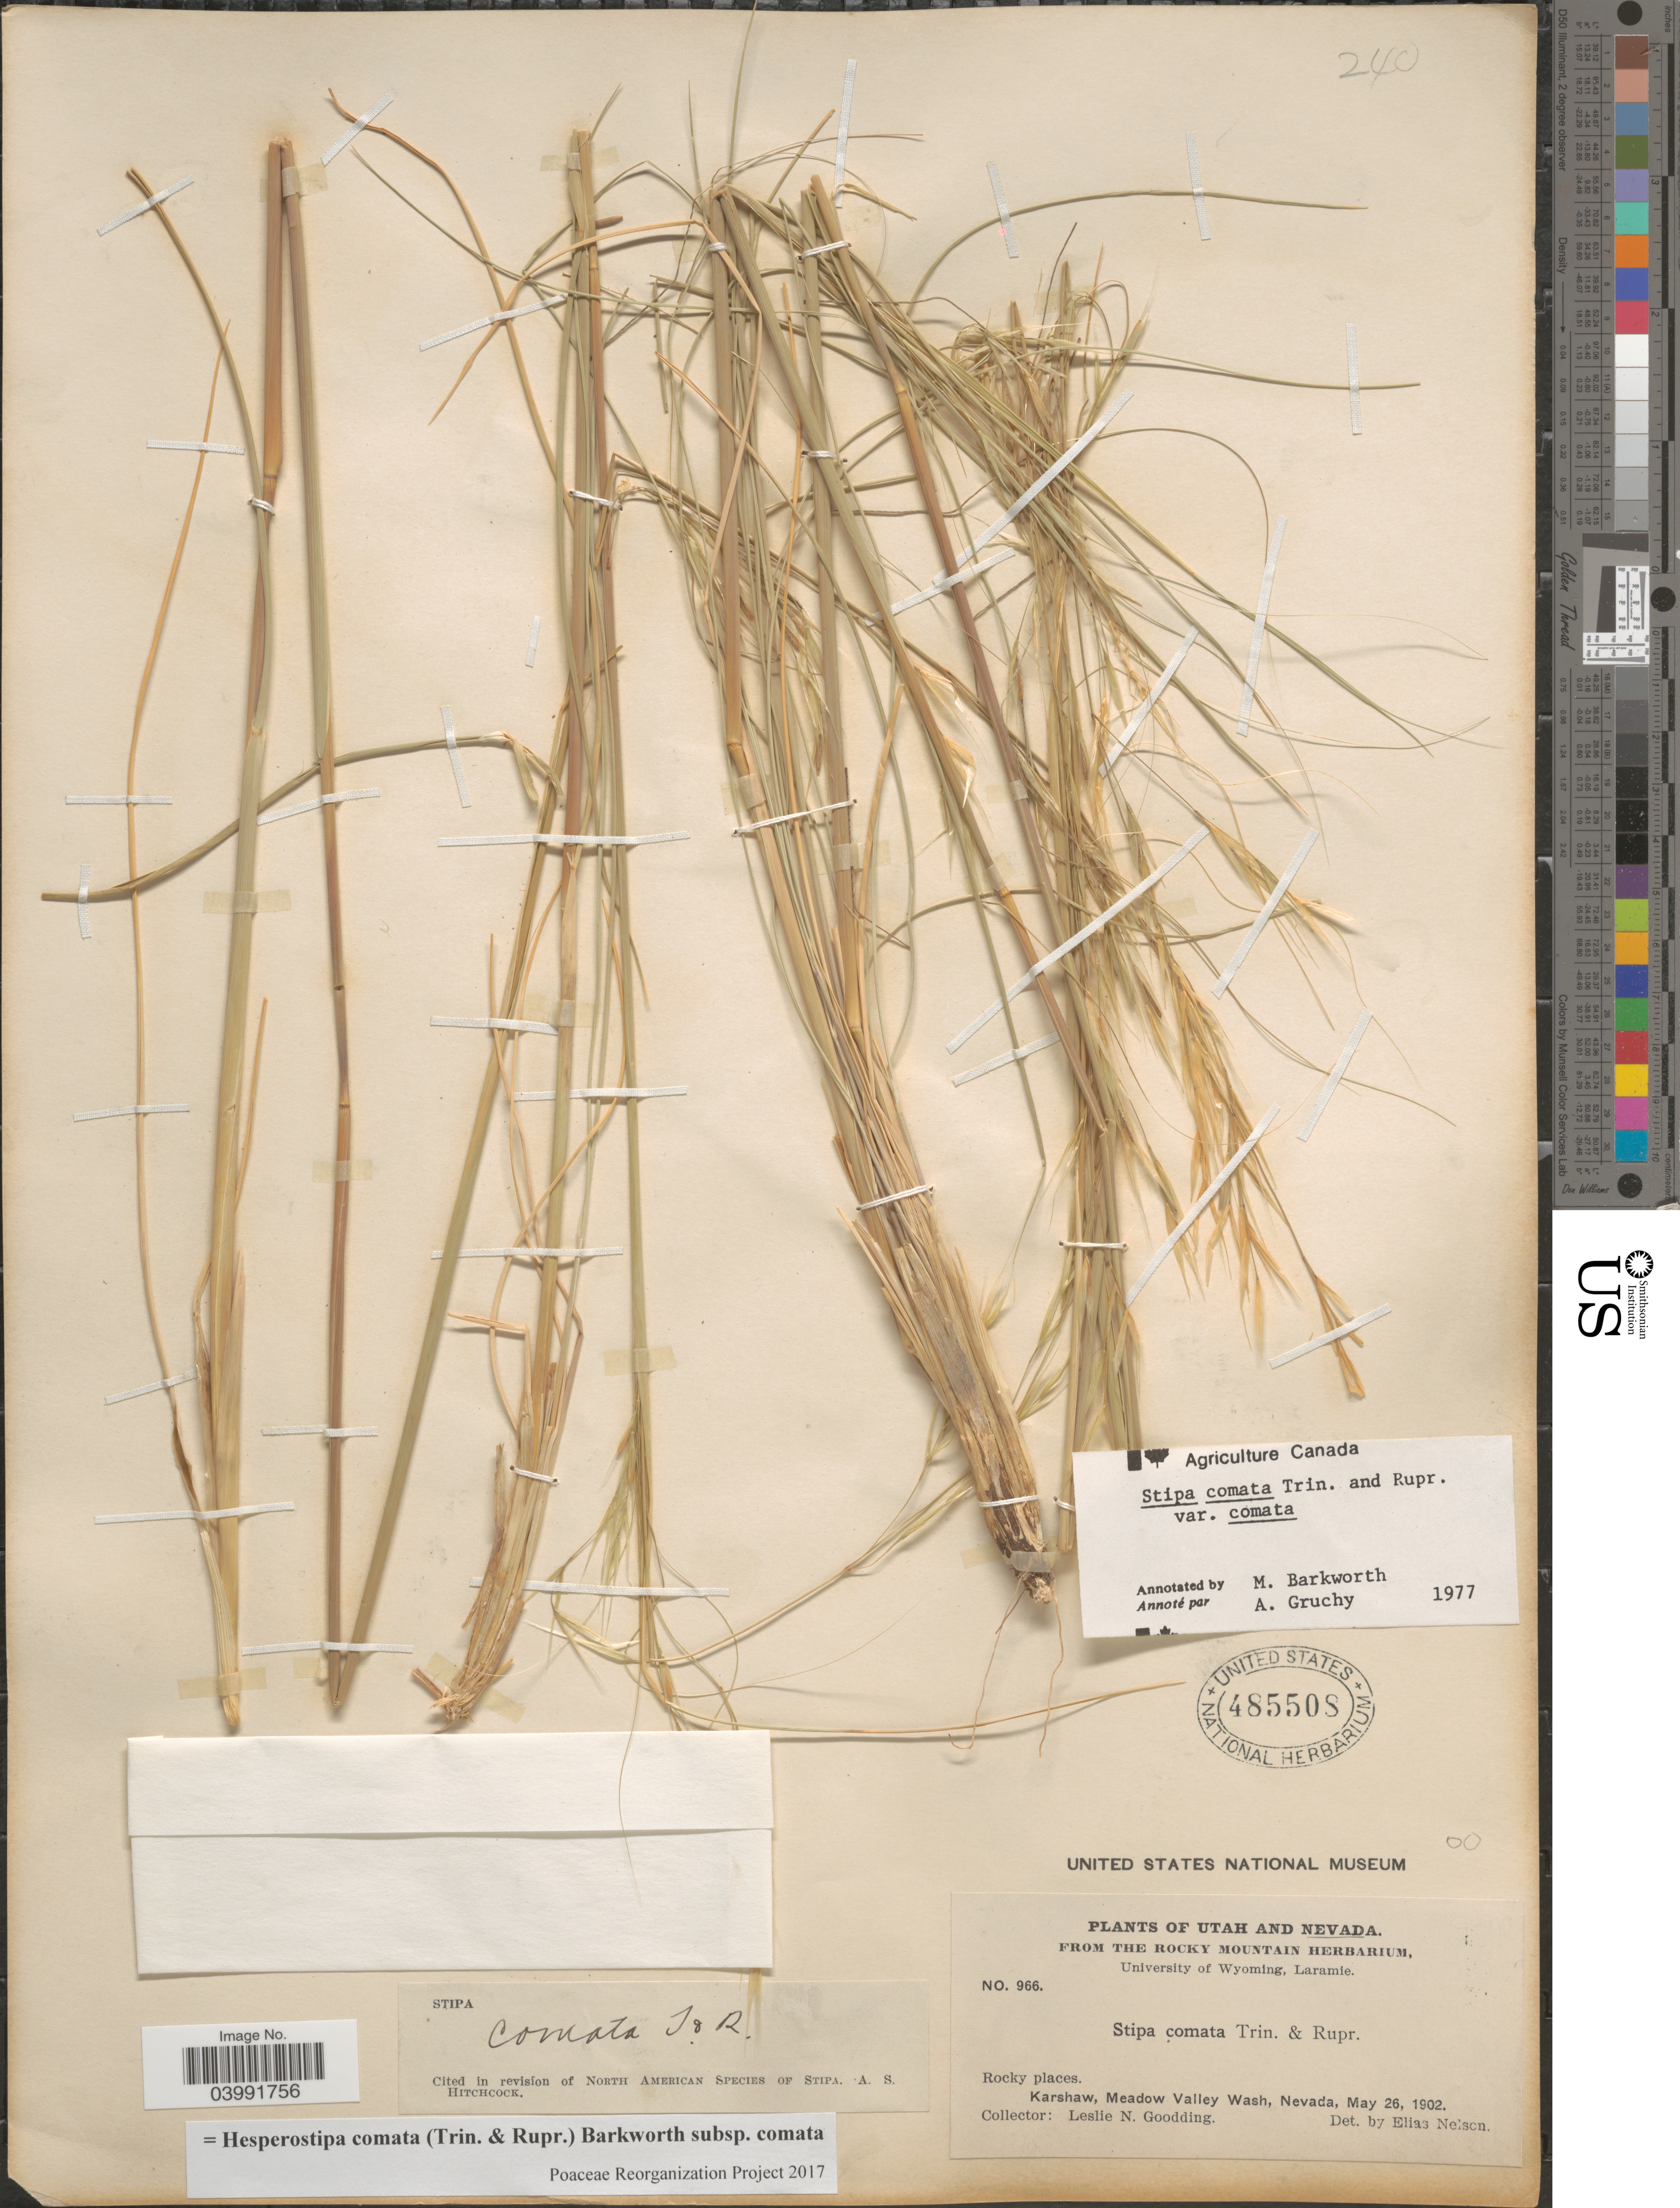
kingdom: Plantae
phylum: Tracheophyta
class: Liliopsida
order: Poales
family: Poaceae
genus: Hesperostipa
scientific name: Hesperostipa comata subsp. comata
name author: (Trin. & Rupr.) Barkworth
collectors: L. N. Goodding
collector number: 966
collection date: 1902-05-26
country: United States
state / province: Nevada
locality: Rocky places. Karshaw, Meadow Valley Wash.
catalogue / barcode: US 485508